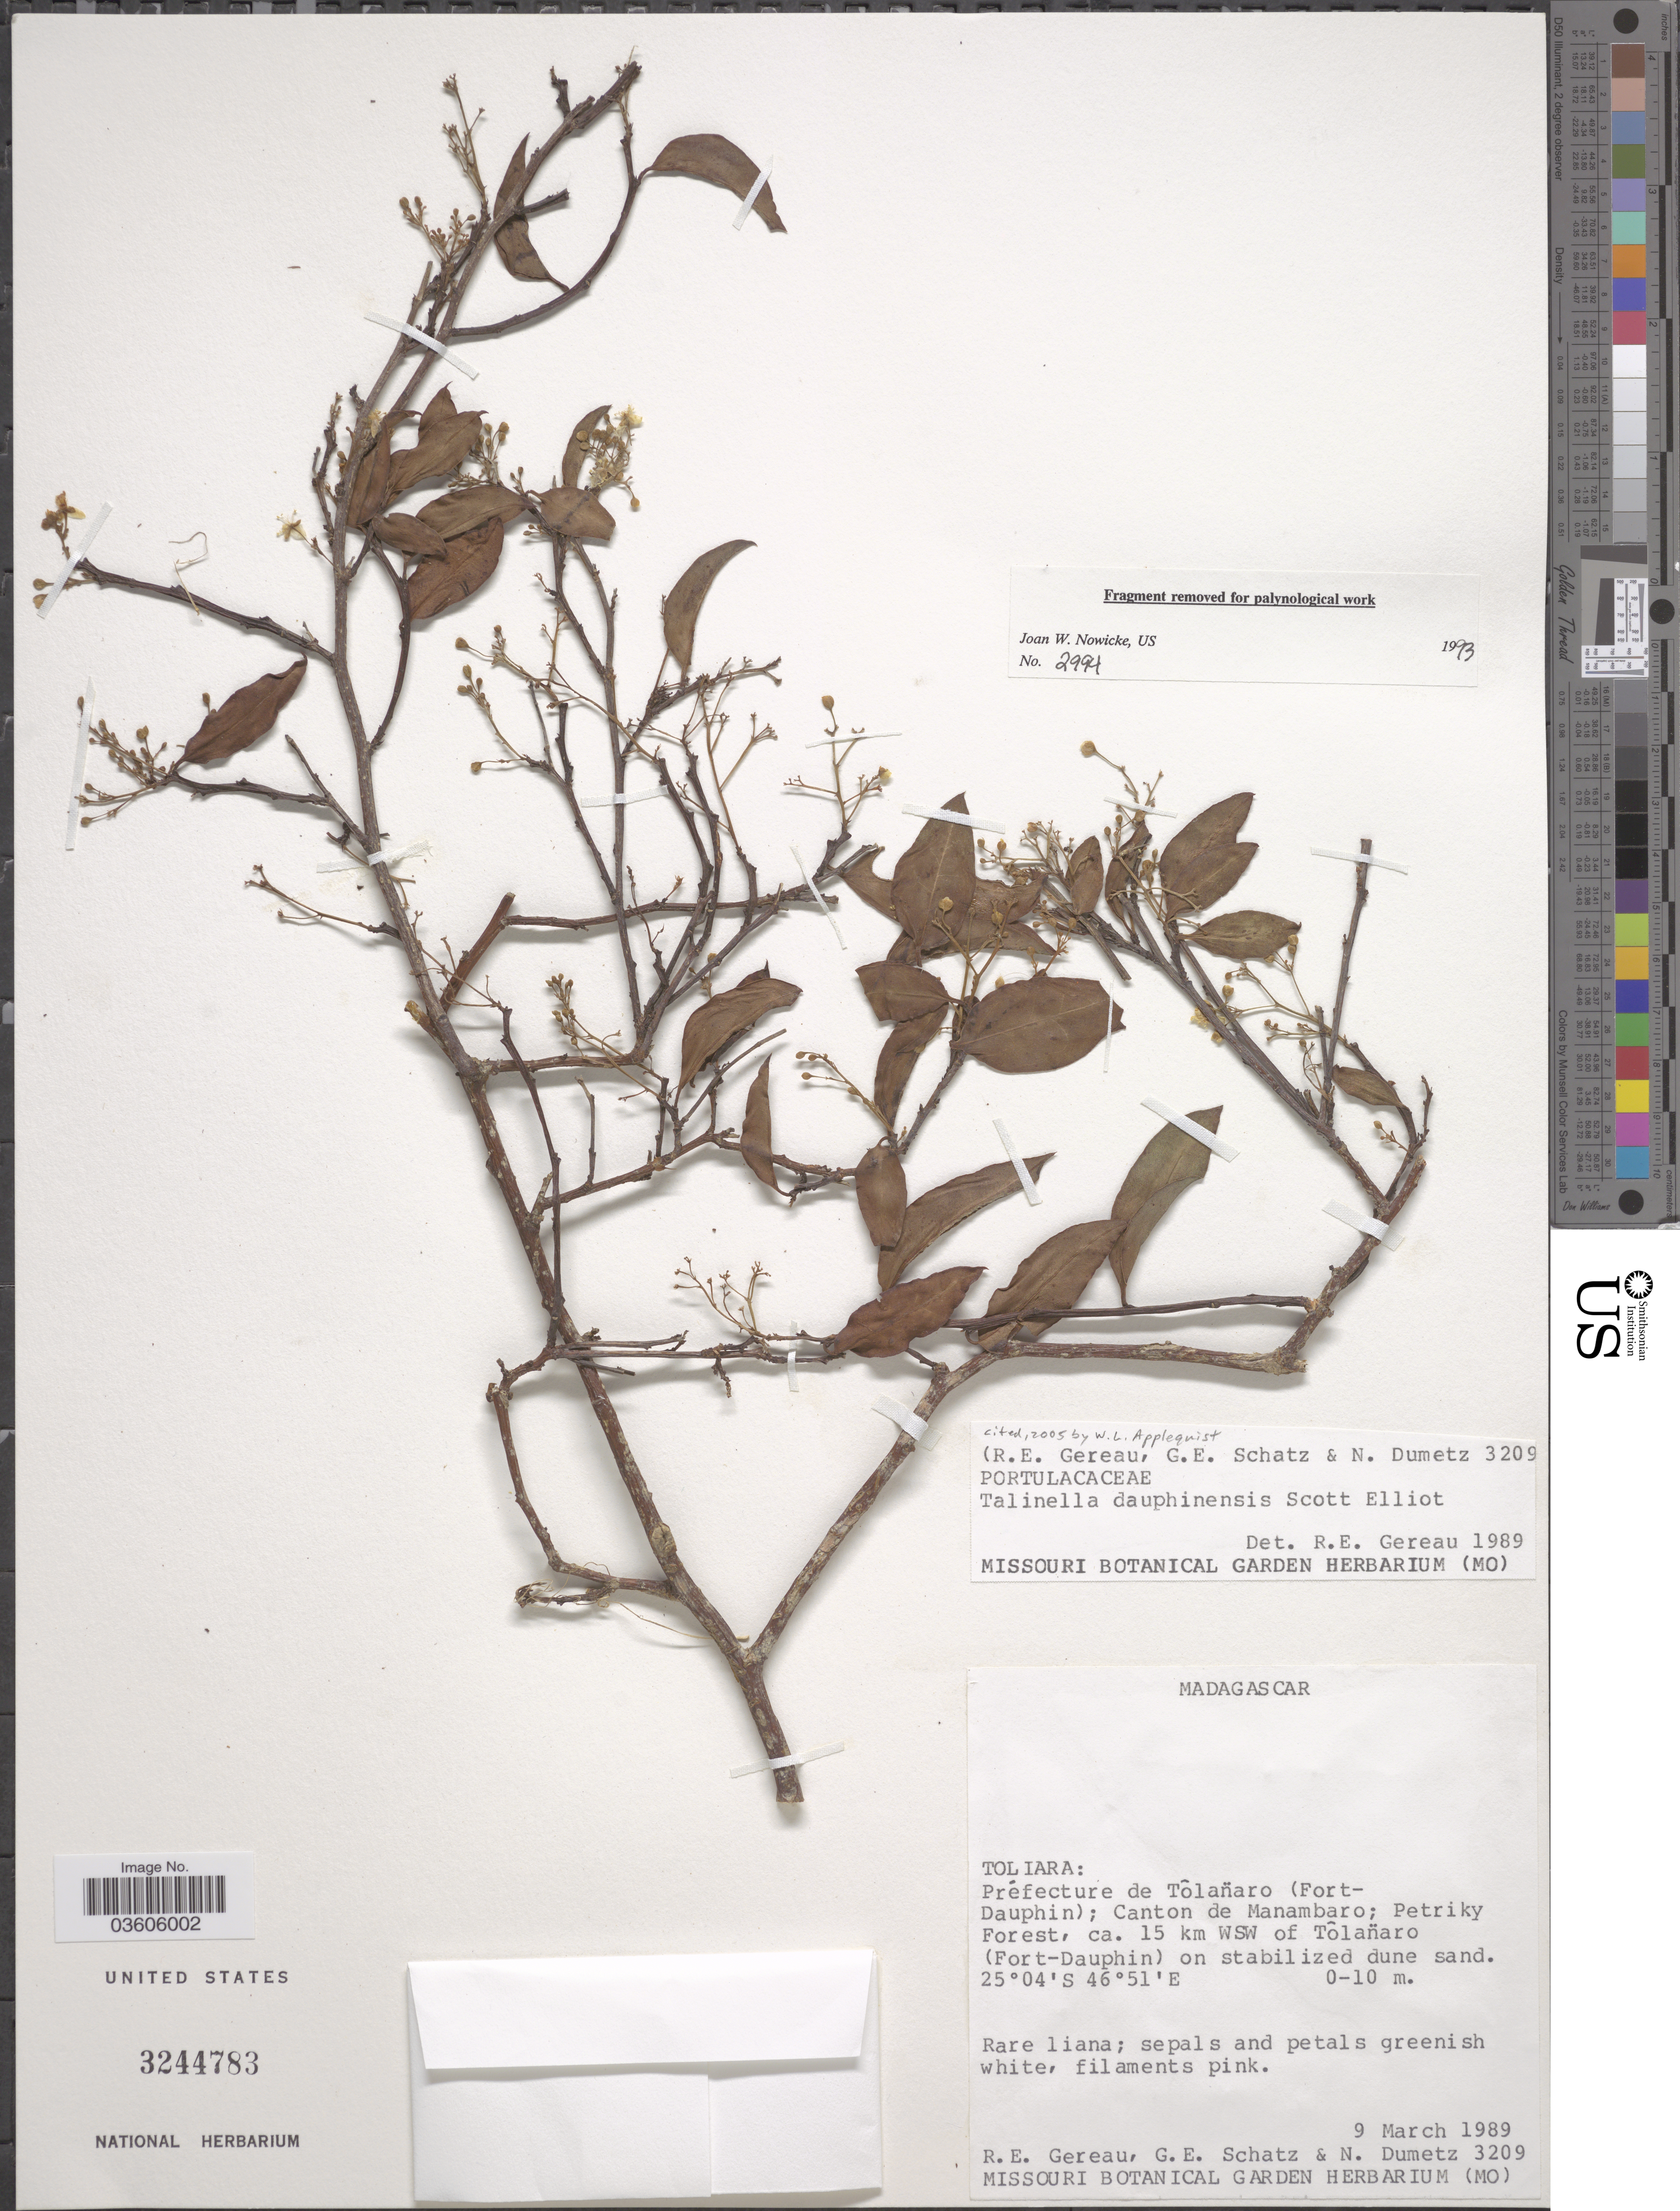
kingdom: Plantae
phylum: Tracheophyta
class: Magnoliopsida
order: Caryophyllales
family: Talinaceae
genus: Talinella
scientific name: Talinella dauphinensis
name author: Scott Elliot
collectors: R. Gereau, G. Schatz & N. Dumetz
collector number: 3209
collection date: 1989-03-09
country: Madagascar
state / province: Anosy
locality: Préfecture de Tôlanaro (Fort-Dauphin); Canton de Manambaro; Petriky Forest, ca. 15 km WSW of Tôlanaro (Fort-Dauphin).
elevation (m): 0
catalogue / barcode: US 3244783